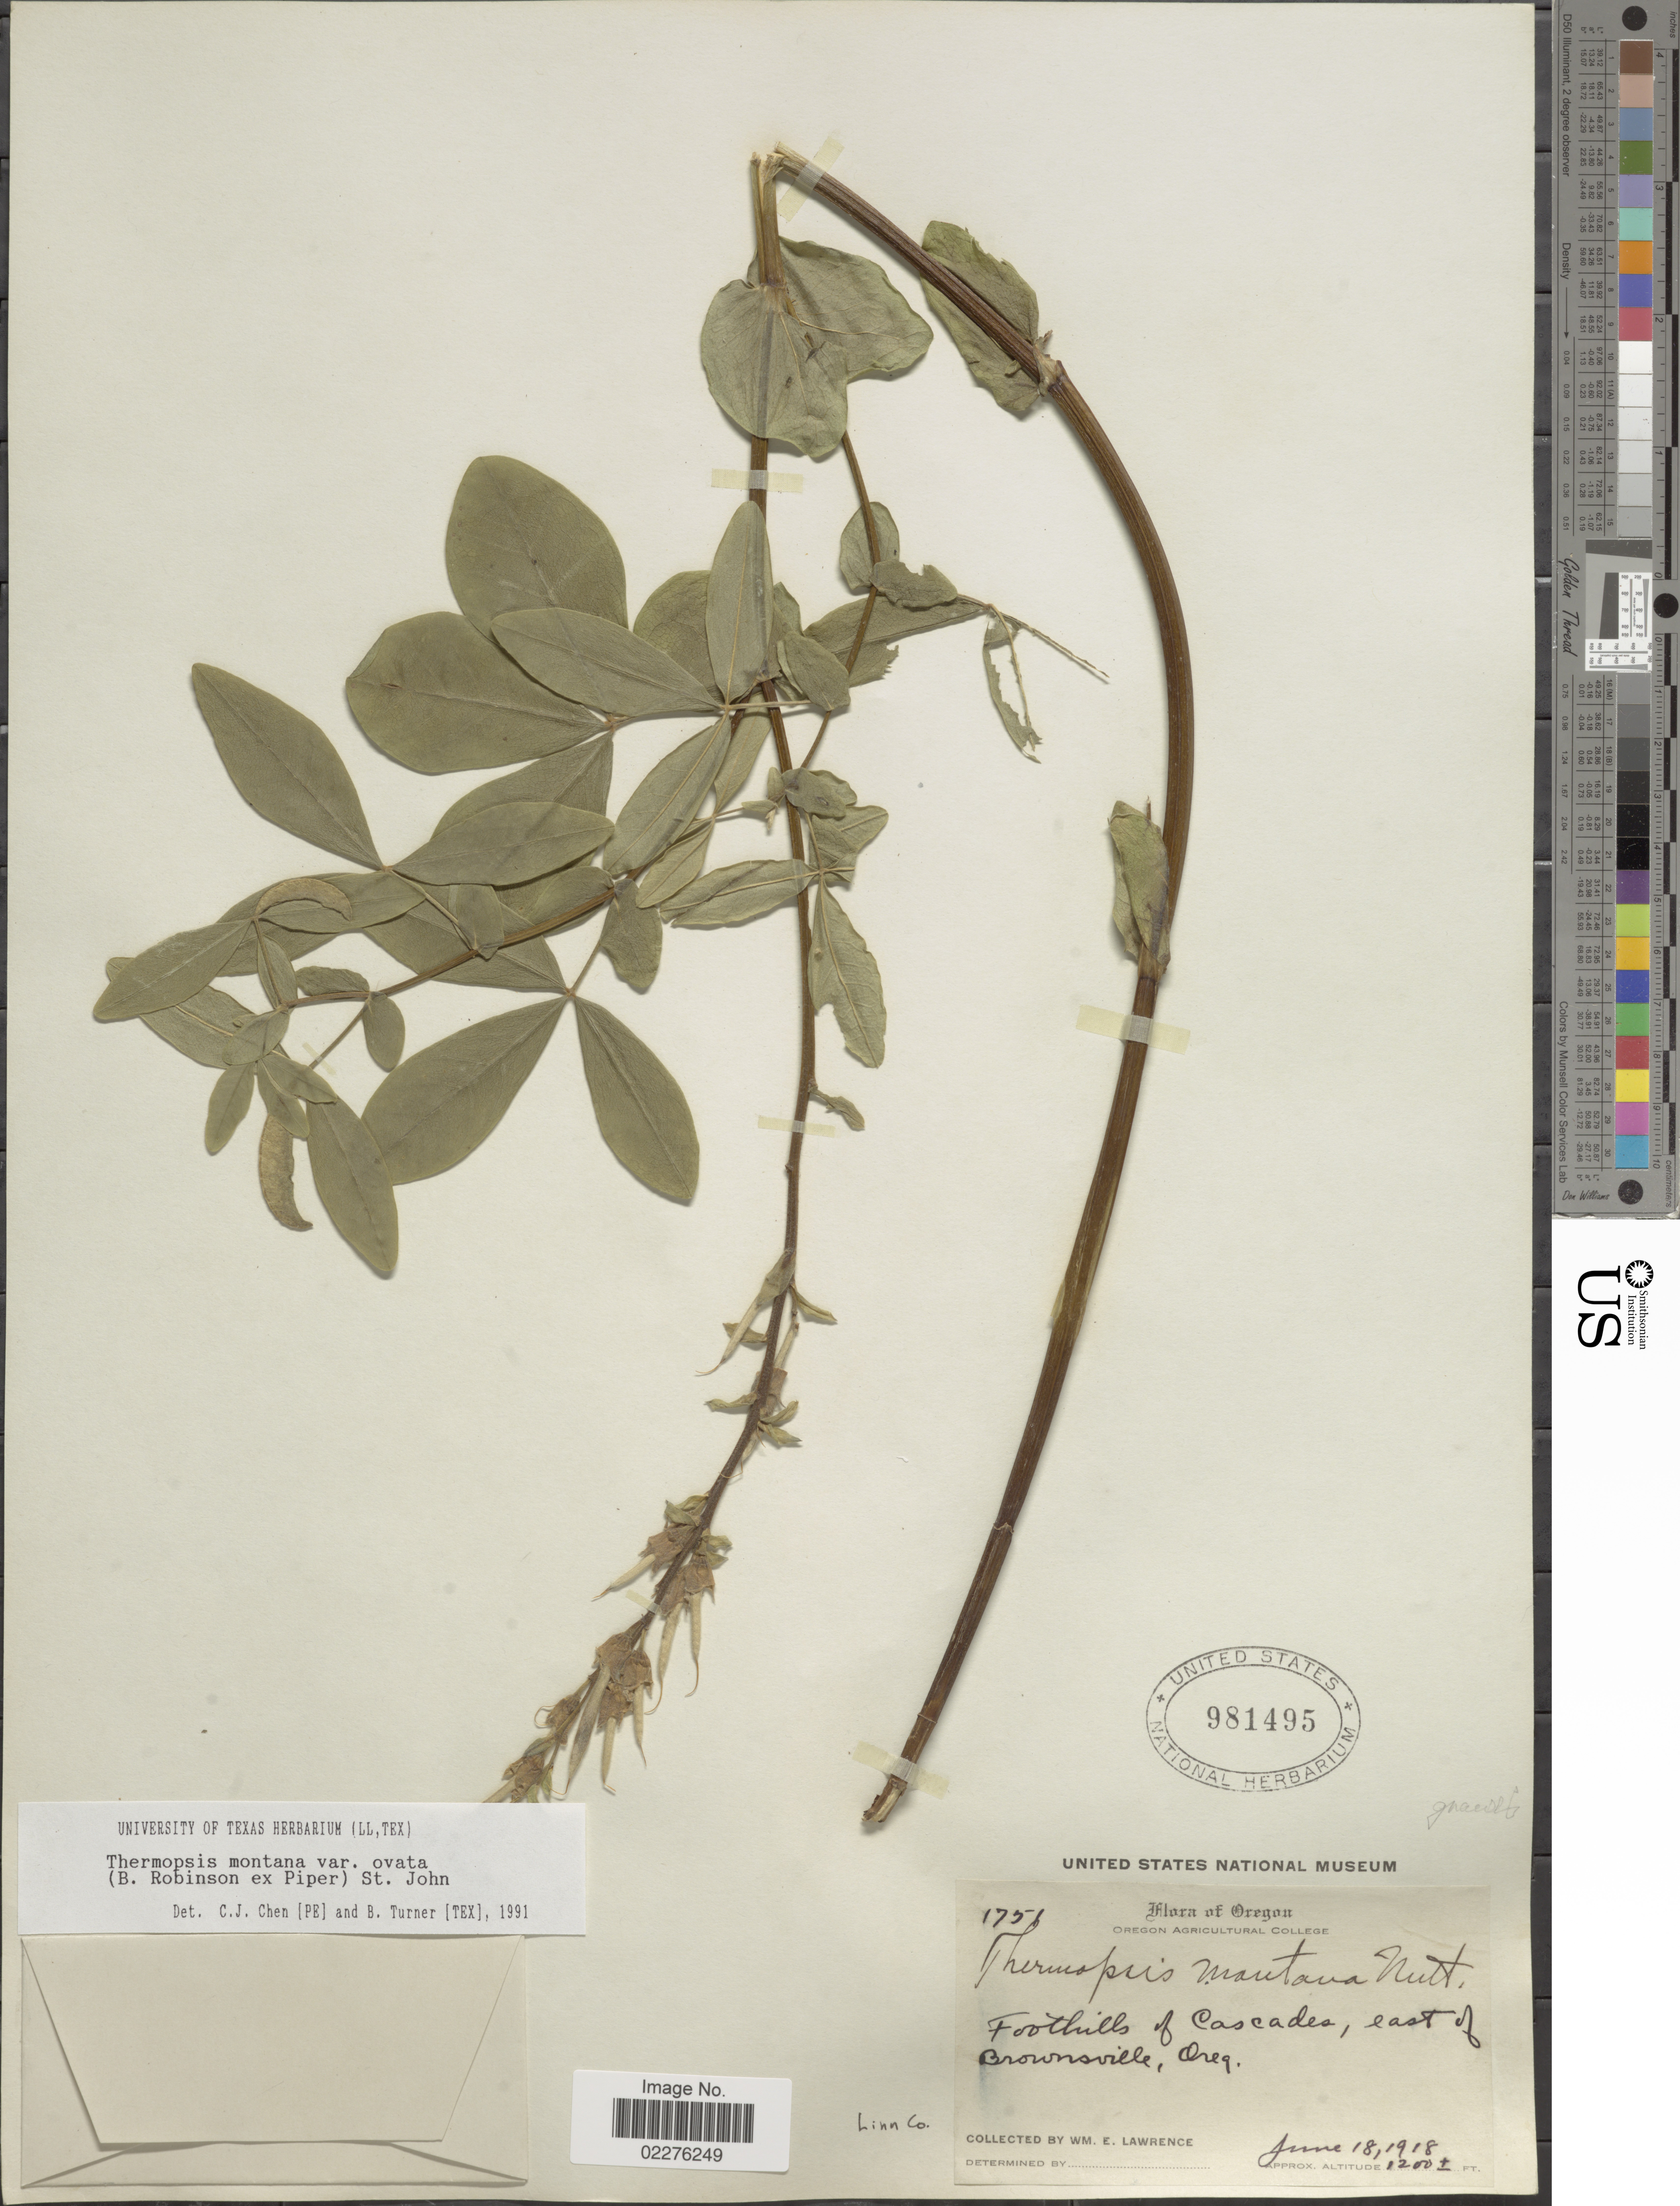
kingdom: Plantae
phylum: Tracheophyta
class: Magnoliopsida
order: Fabales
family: Fabaceae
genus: Thermopsis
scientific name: Thermopsis montana var. ovata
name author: (B.L. Rob. ex Piper) H. St. John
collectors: W. Lawrence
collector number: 1751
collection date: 1918-06-18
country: United States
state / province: Oregon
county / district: Linn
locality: Foothills of Cascades, east of Brownsville, Linn Co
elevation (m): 366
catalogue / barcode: US 981495